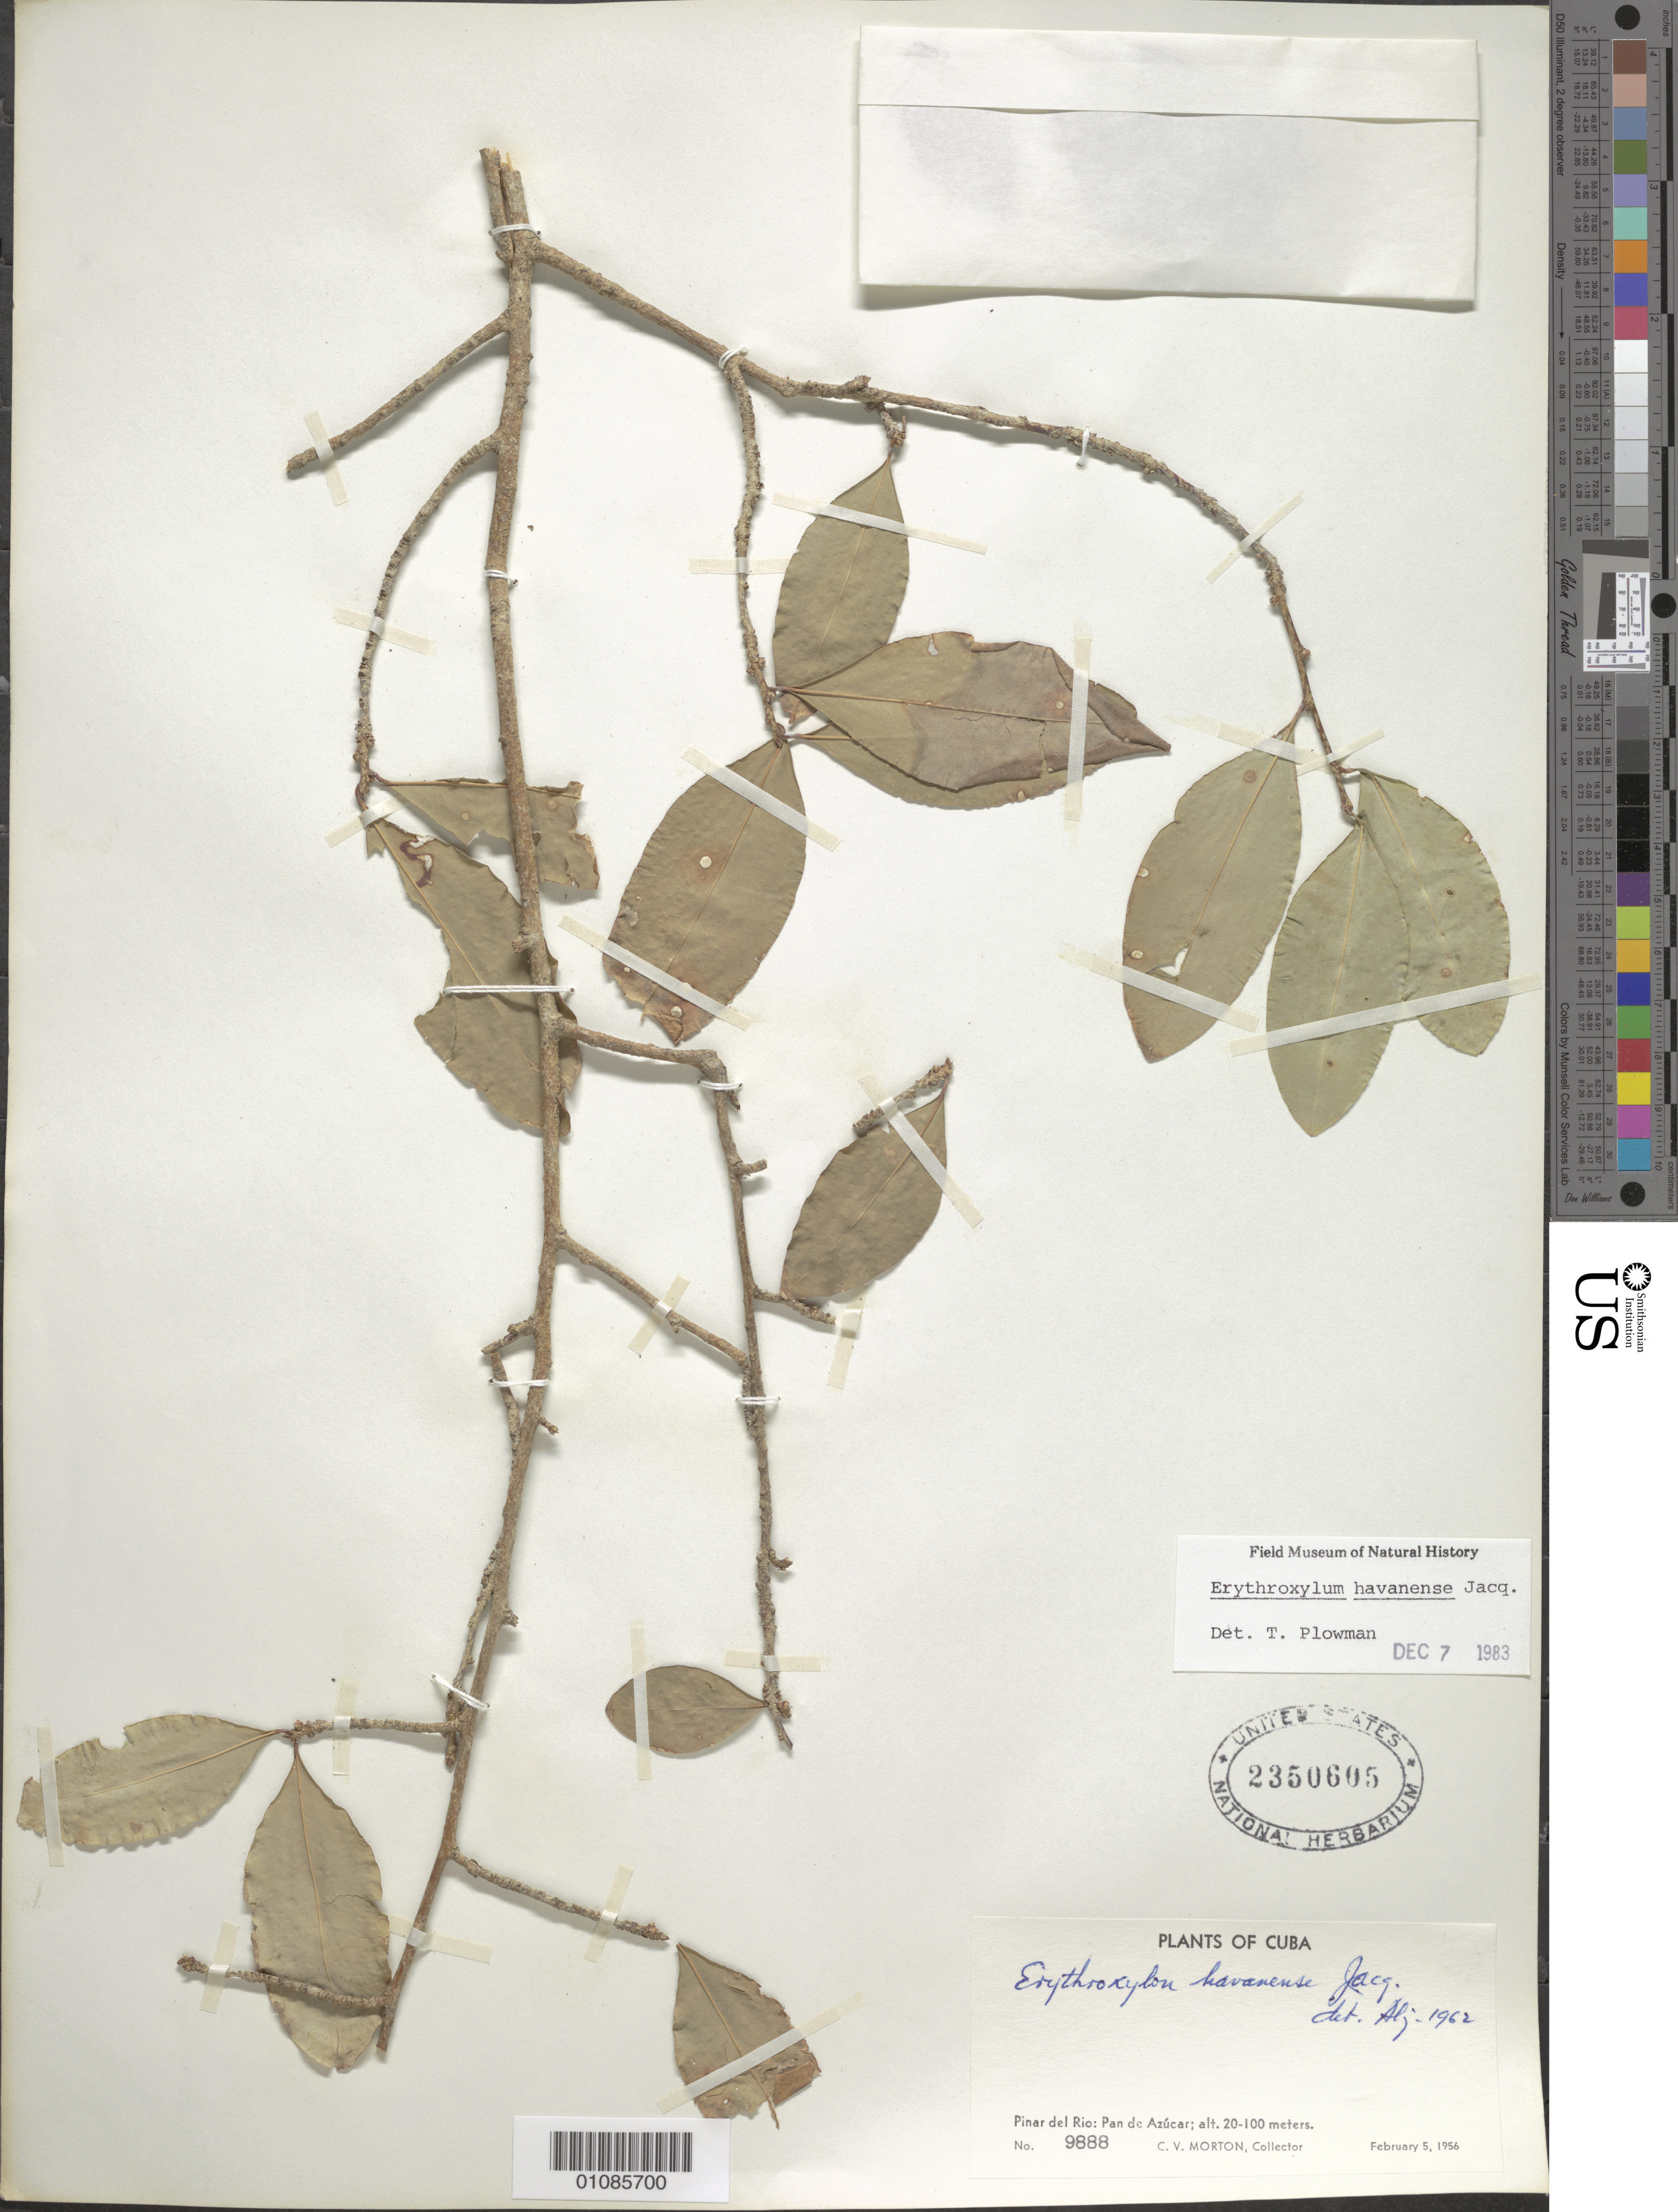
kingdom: Plantae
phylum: Tracheophyta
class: Magnoliopsida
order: Malpighiales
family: Erythroxylaceae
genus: Erythroxylum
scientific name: Erythroxylum havanense var. havanense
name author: Jacq.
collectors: C. V. Morton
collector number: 9888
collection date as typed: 05 Feb 1956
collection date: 1956-02-05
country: Cuba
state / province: Pinar del Rio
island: Cuba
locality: Pan de Azucar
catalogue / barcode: US 2350605